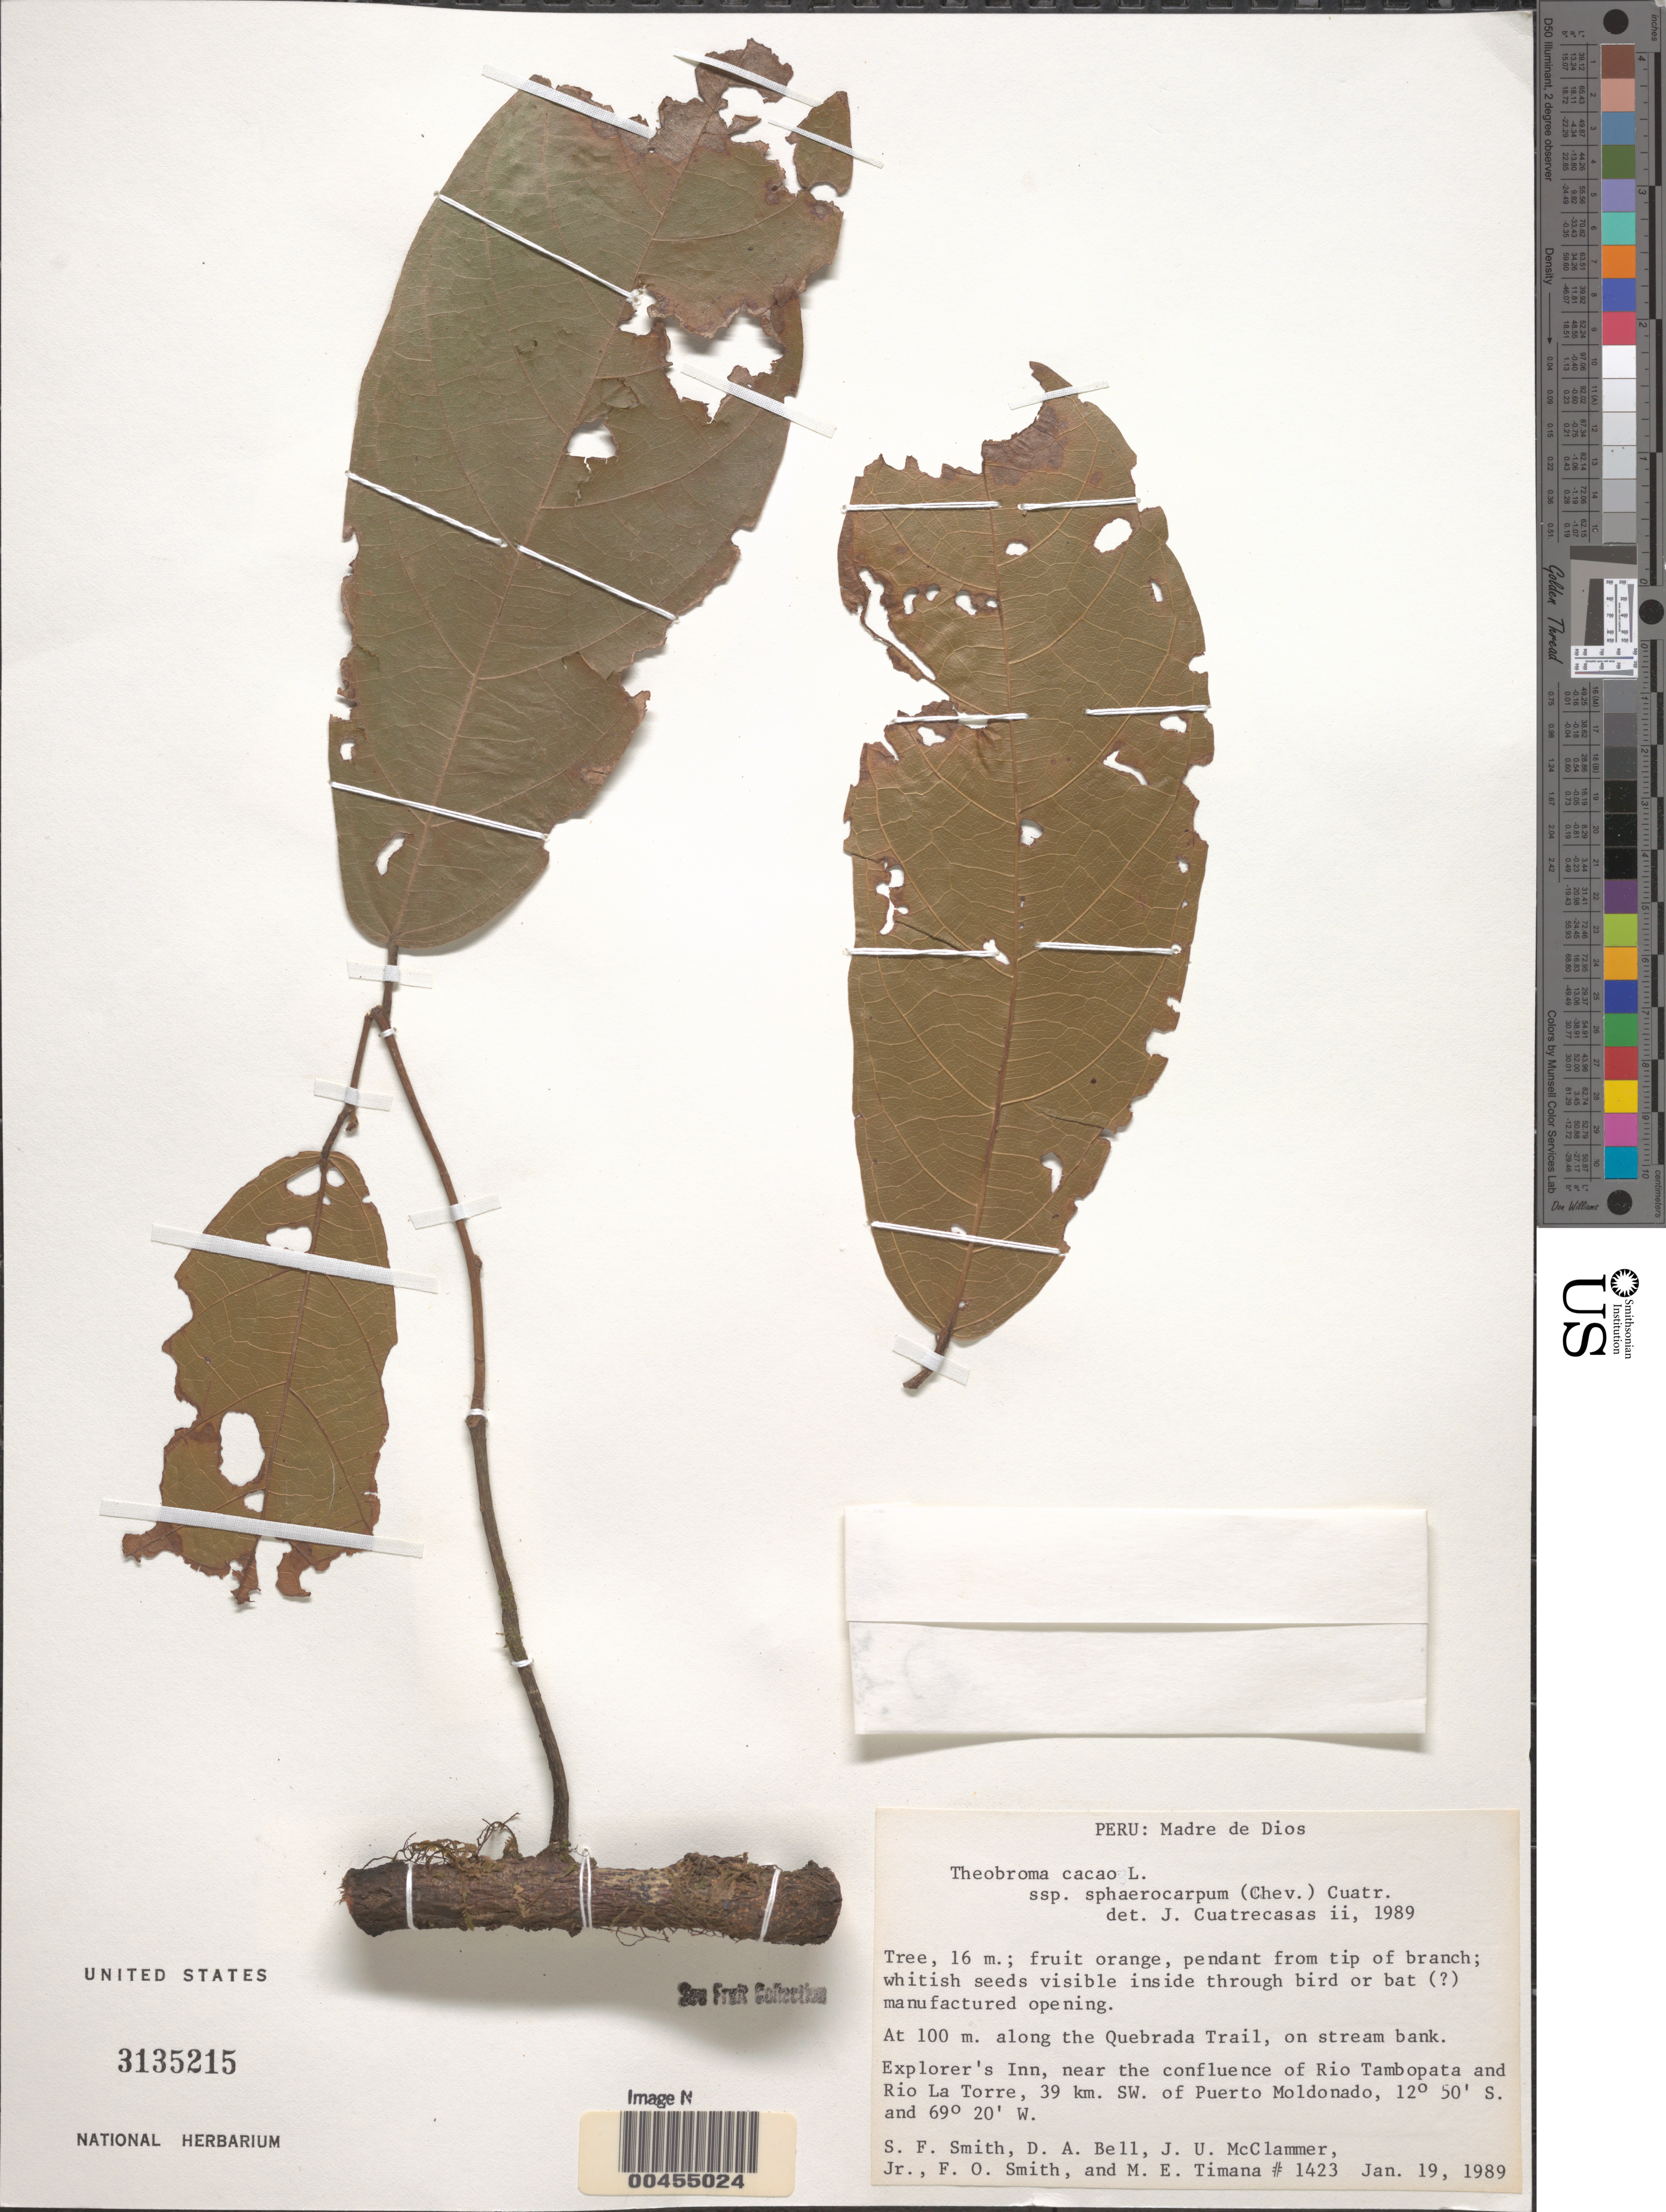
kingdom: Plantae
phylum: Tracheophyta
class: Magnoliopsida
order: Malvales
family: Malvaceae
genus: Theobroma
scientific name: Theobroma cacao subsp. sphaerocarpum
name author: (A. Chev.) Cuatrec.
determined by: Cuatrecasas, J.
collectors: S.F. Smith, D. A. Bell, J. McClammer Jr. & F. Smith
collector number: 1423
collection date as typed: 19 Jan 1989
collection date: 1989-01-19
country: Peru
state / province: Madre de Dios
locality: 100 m. along the Quebrada Trail, Explorer's Inn, near confluence of Río Tambopata and Río La Torre, 39 km SW of Pto. Maldonado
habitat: along stream bank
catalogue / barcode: US 3135215